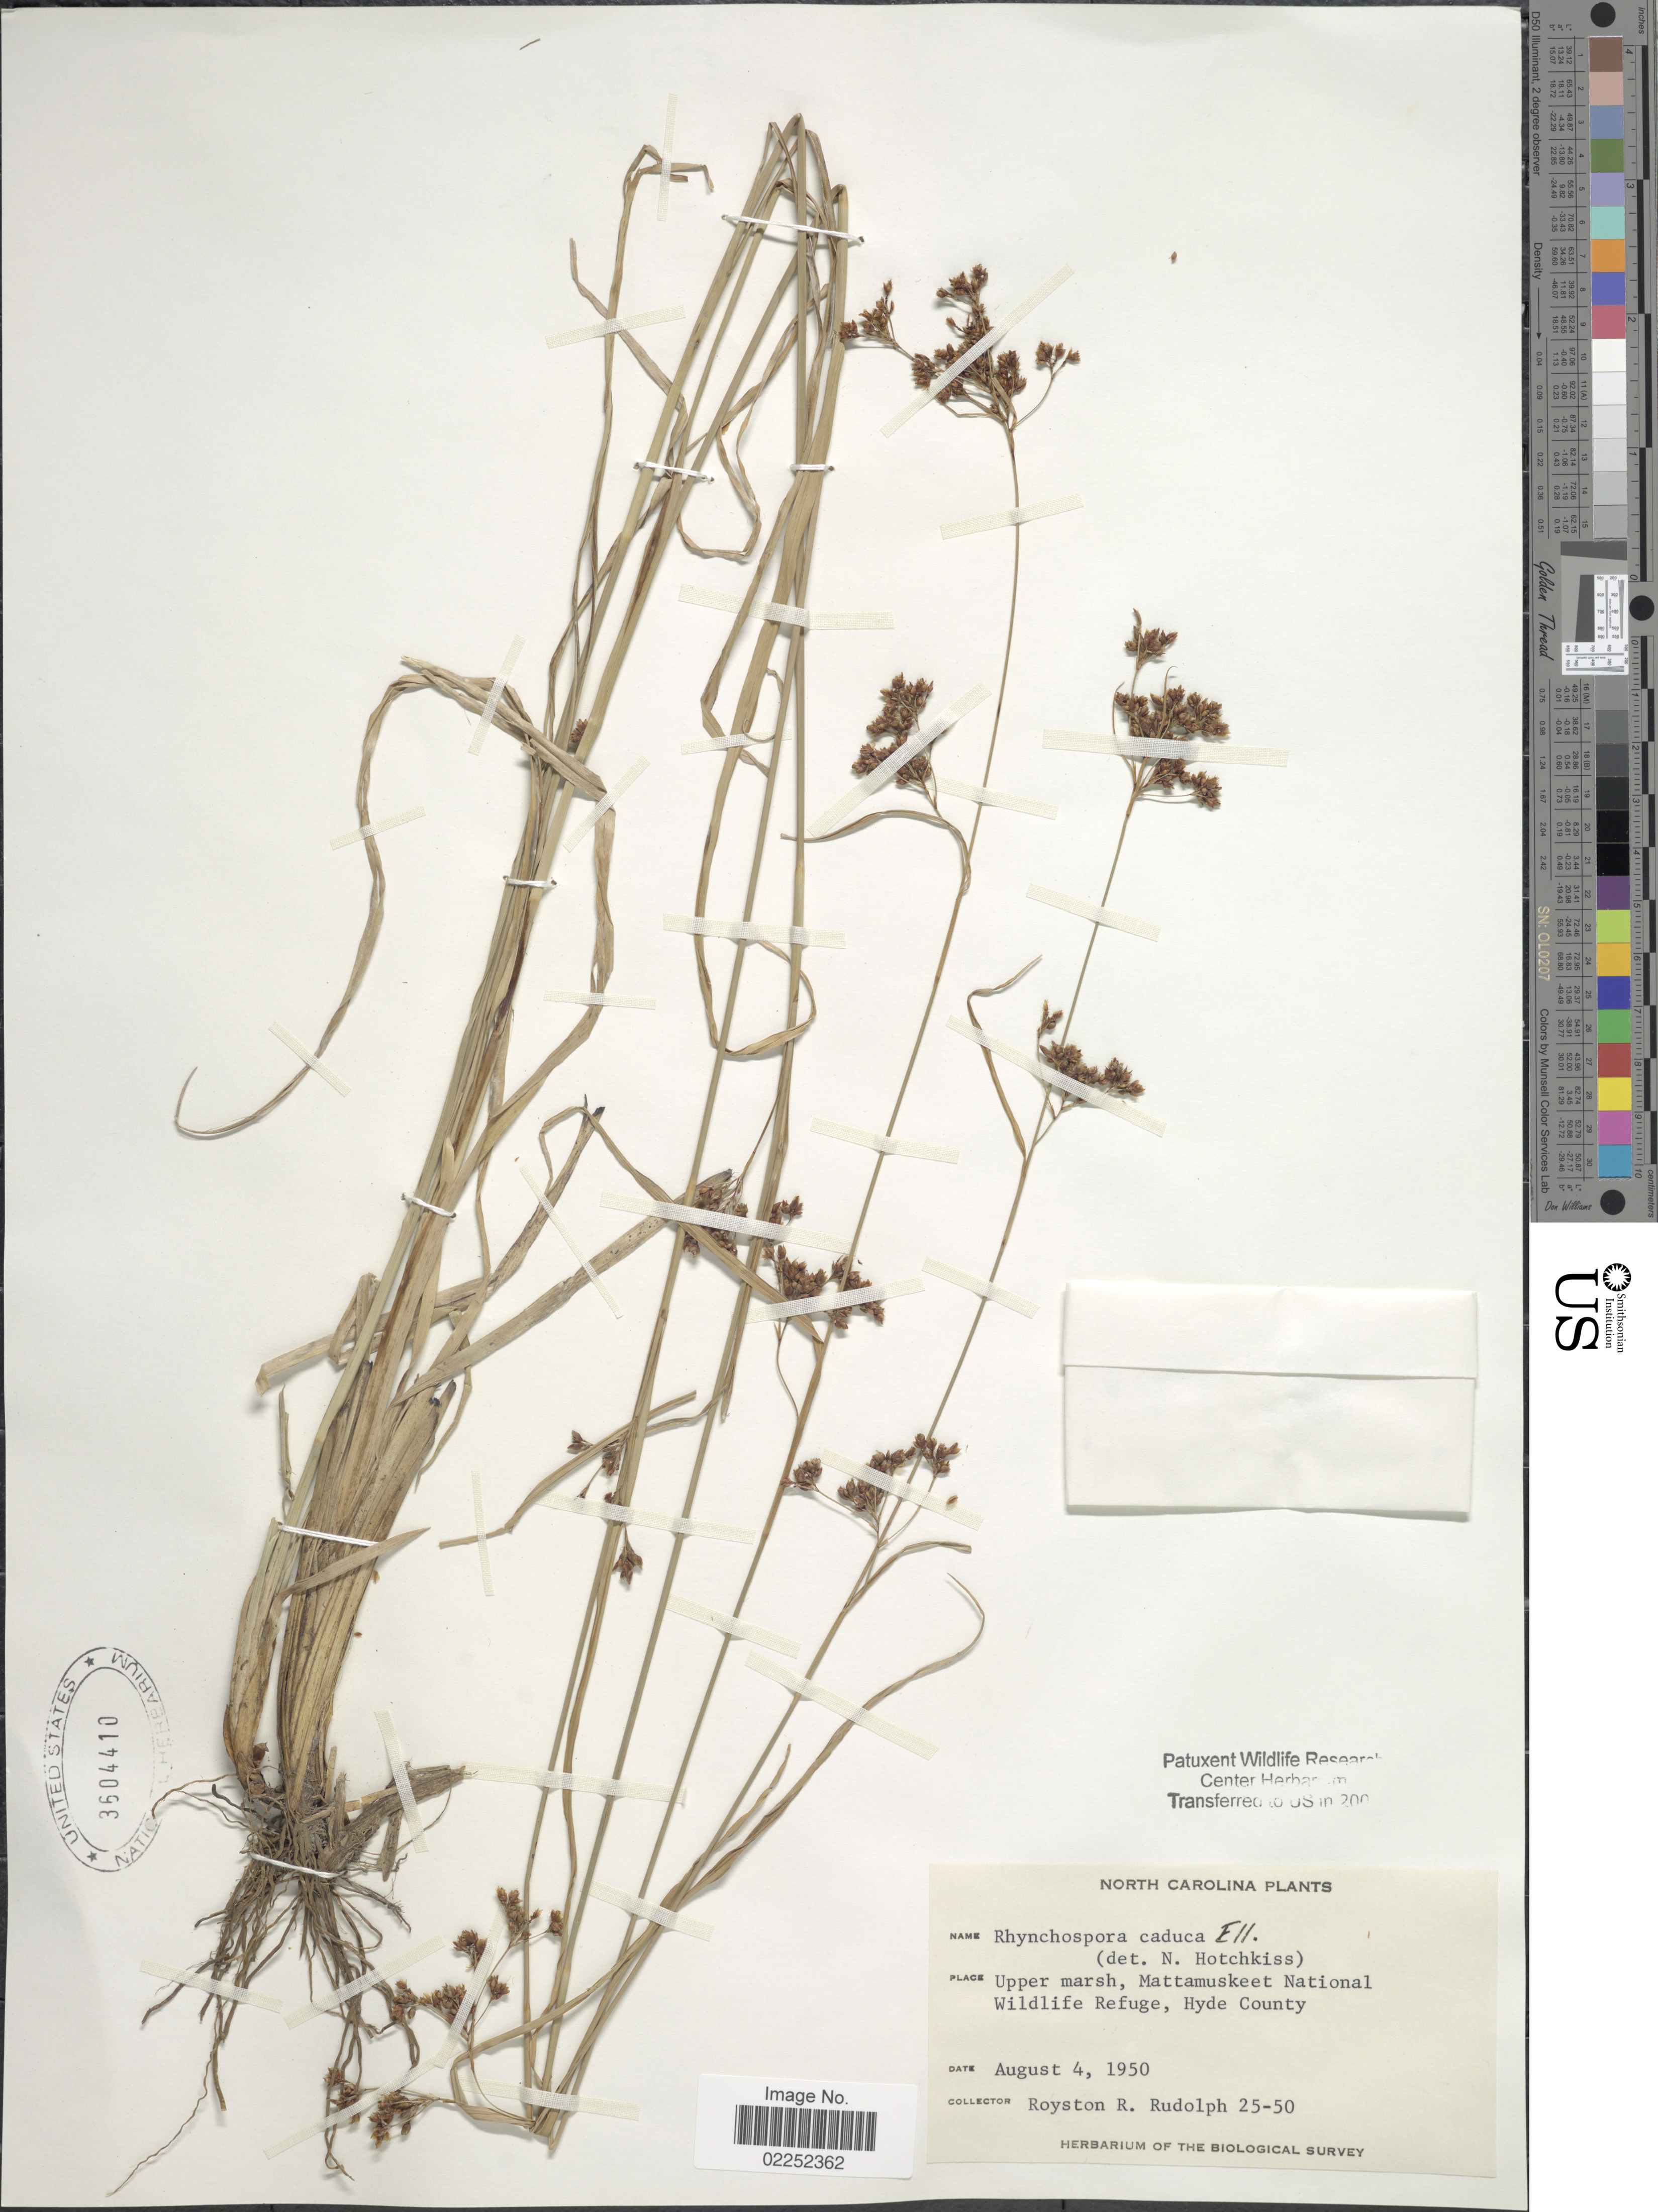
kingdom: Plantae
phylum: Tracheophyta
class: Liliopsida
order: Poales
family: Cyperaceae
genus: Rhynchospora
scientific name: Rhynchospora caduca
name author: Elliott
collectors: R. Rudolph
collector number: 25-50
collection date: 1950-08-04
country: United States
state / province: North Carolina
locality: Upper marsh, Mattamuskeet National Wildlife Refuge, Hyde County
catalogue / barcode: US 3604410